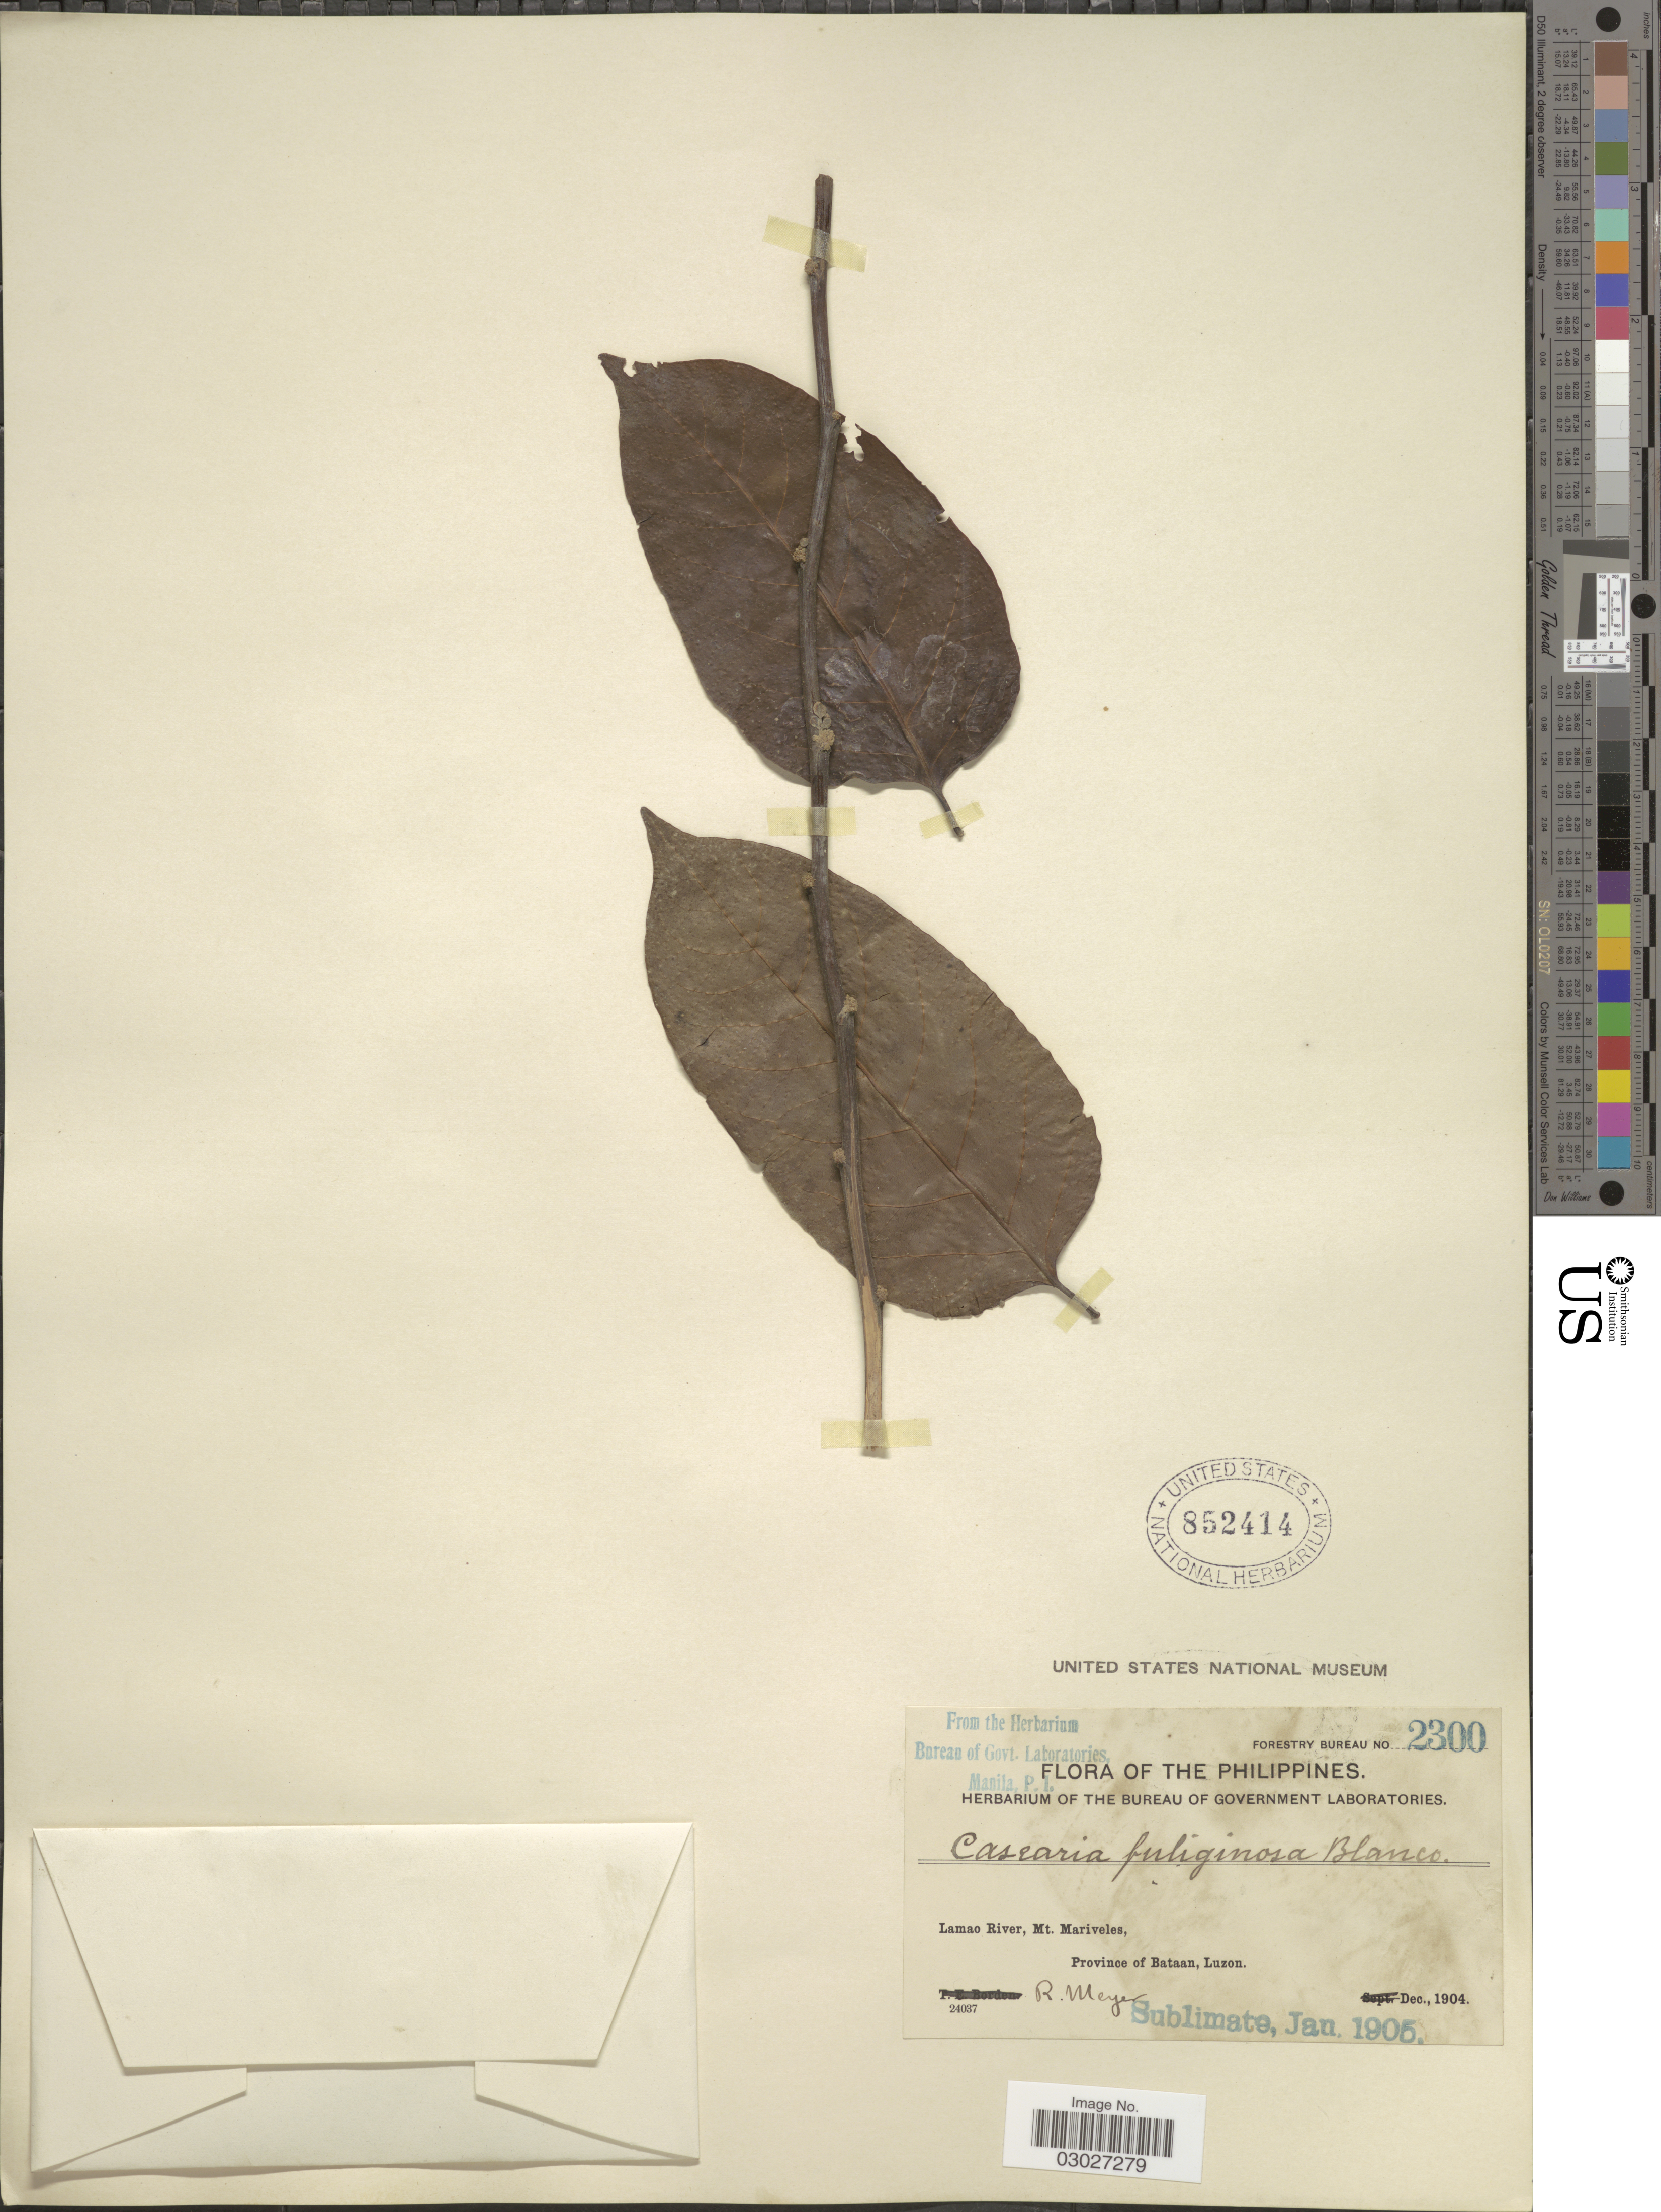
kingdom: Plantae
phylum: Tracheophyta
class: Magnoliopsida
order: Malpighiales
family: Salicaceae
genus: Casearia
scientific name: Casearia fuliginosa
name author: (Blanco) Blanco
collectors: R. Meyer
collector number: Forestry Bureau 2300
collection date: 1904-12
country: Philippines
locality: Lamao River, Mt. Mariveles, Province of Bataan, Luzon.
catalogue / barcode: US 852414